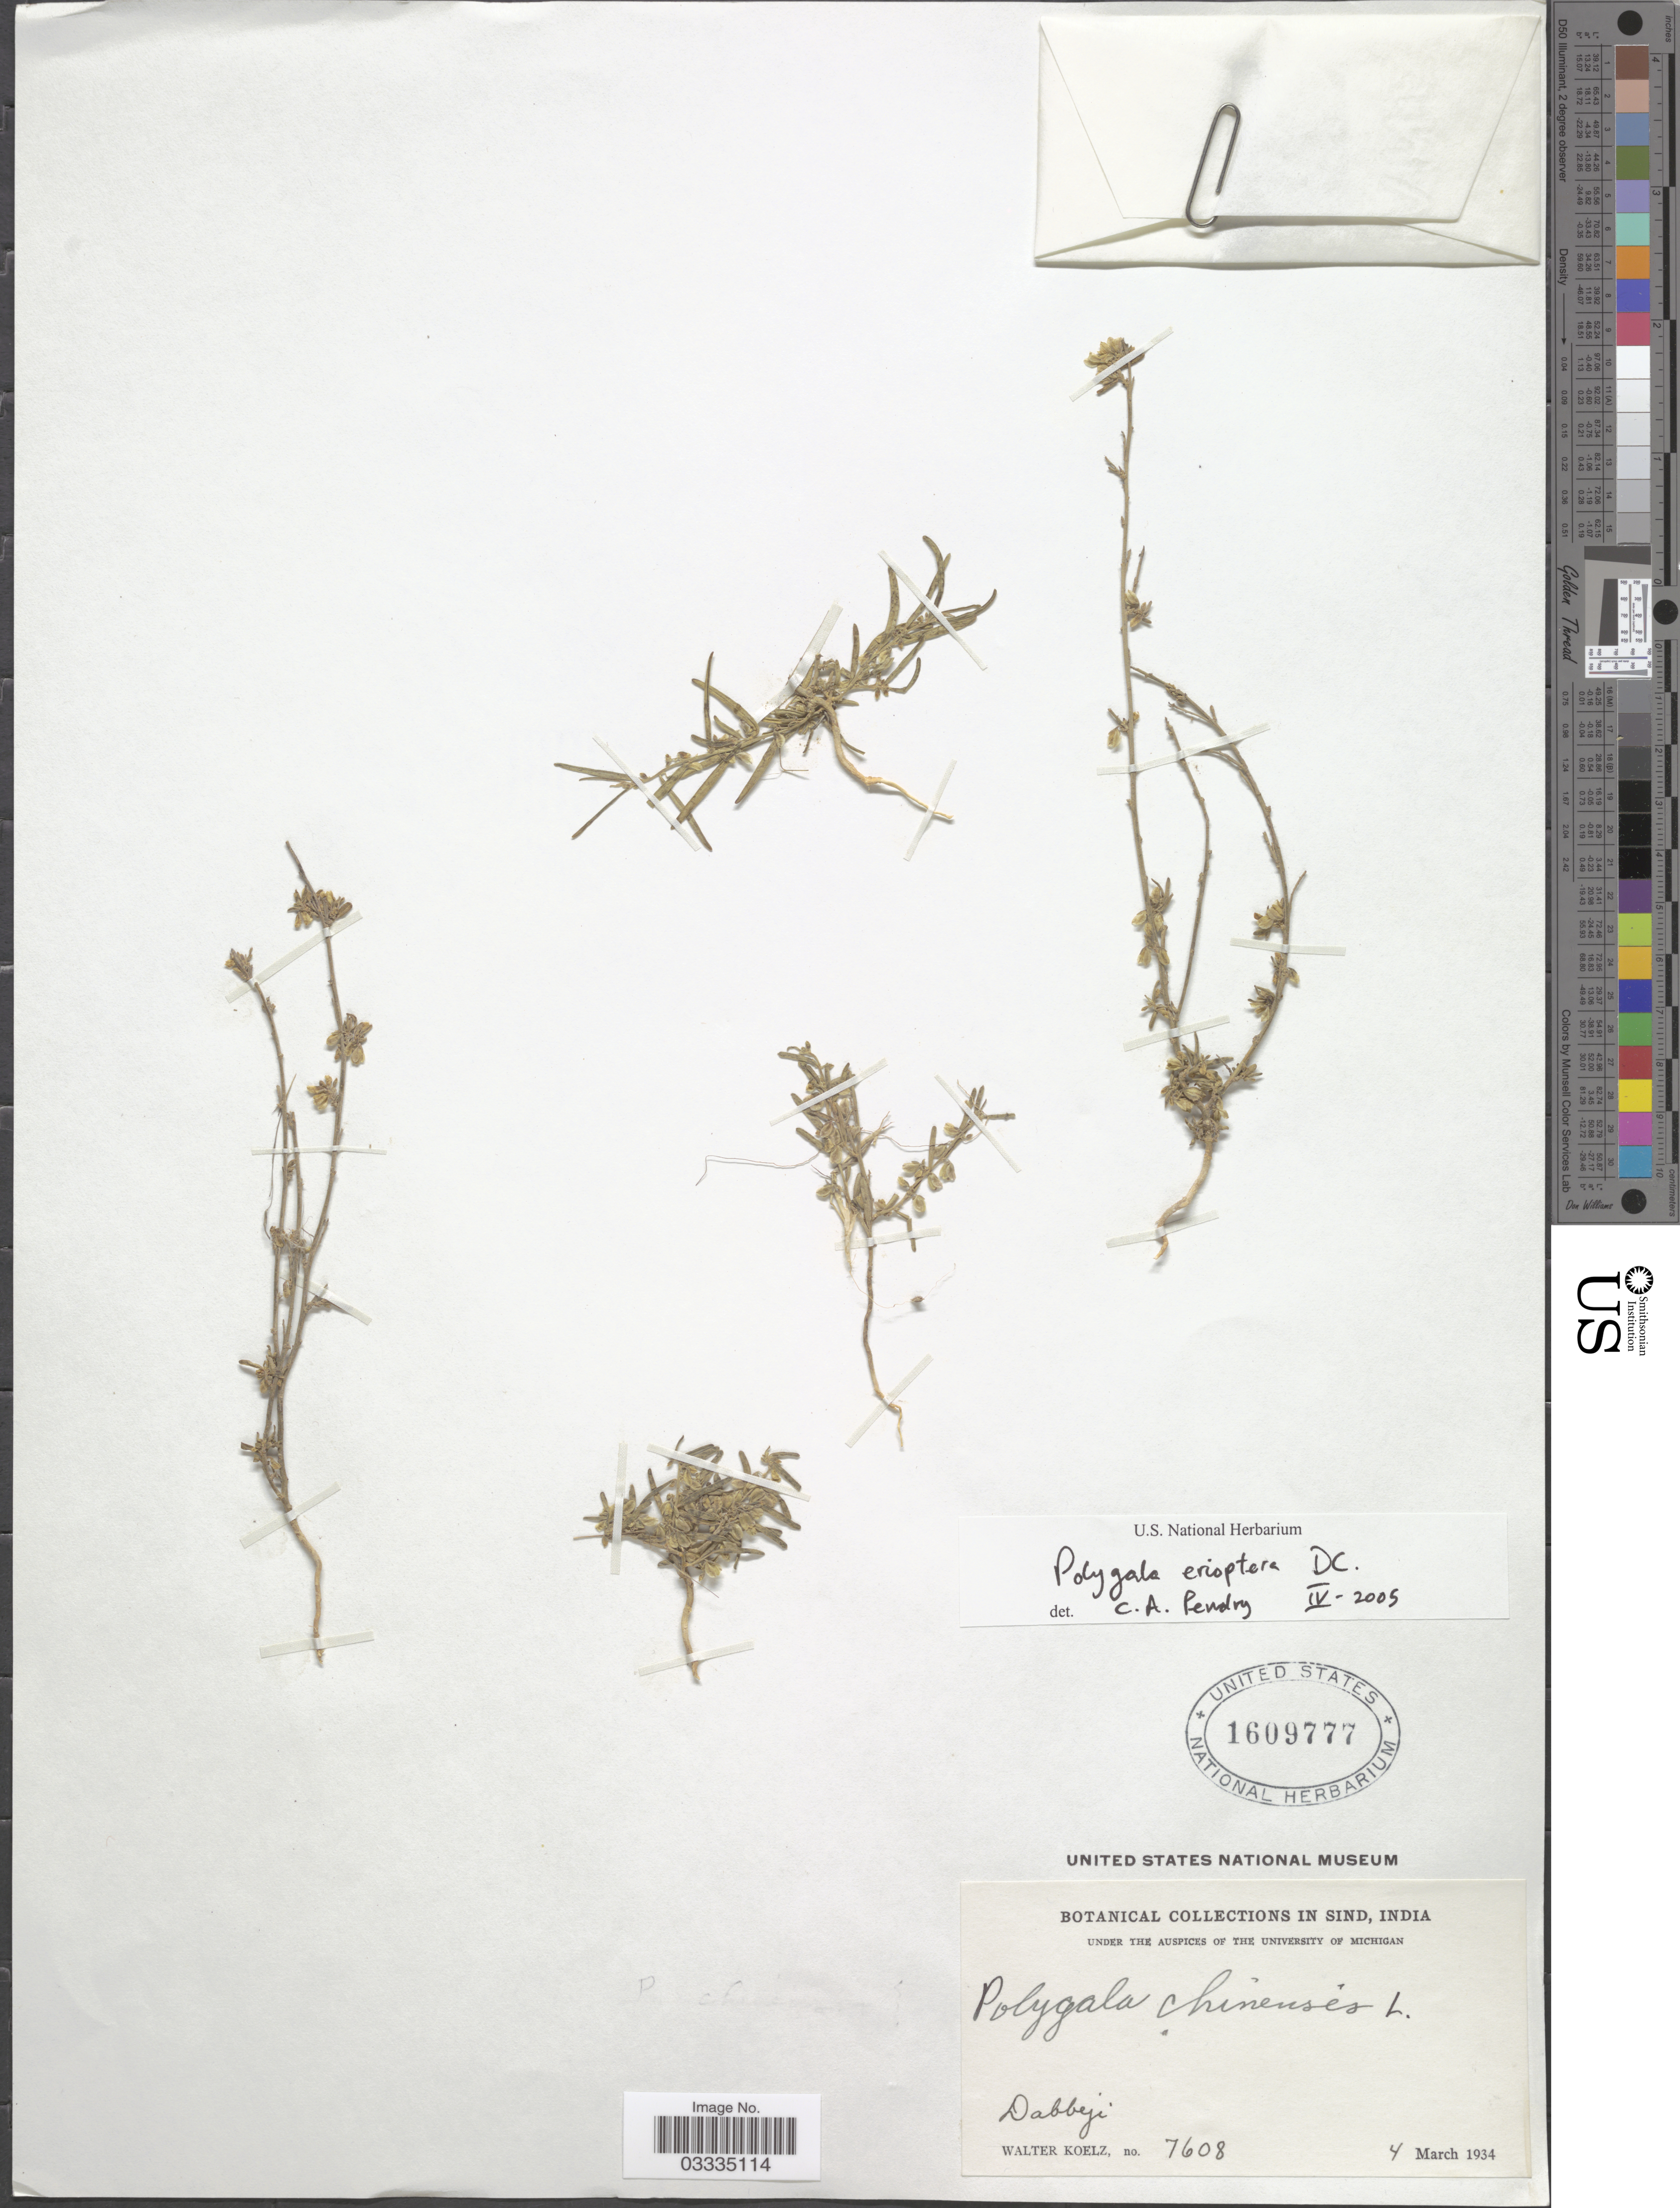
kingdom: Plantae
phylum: Tracheophyta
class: Magnoliopsida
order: Fabales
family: Polygalaceae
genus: Polygala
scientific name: Polygala erioptera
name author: DC.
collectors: W. N. Koelz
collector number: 7608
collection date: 1934-03-04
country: Pakistan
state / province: Sindh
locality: Sind, India. Dabeji.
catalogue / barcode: US 1609777